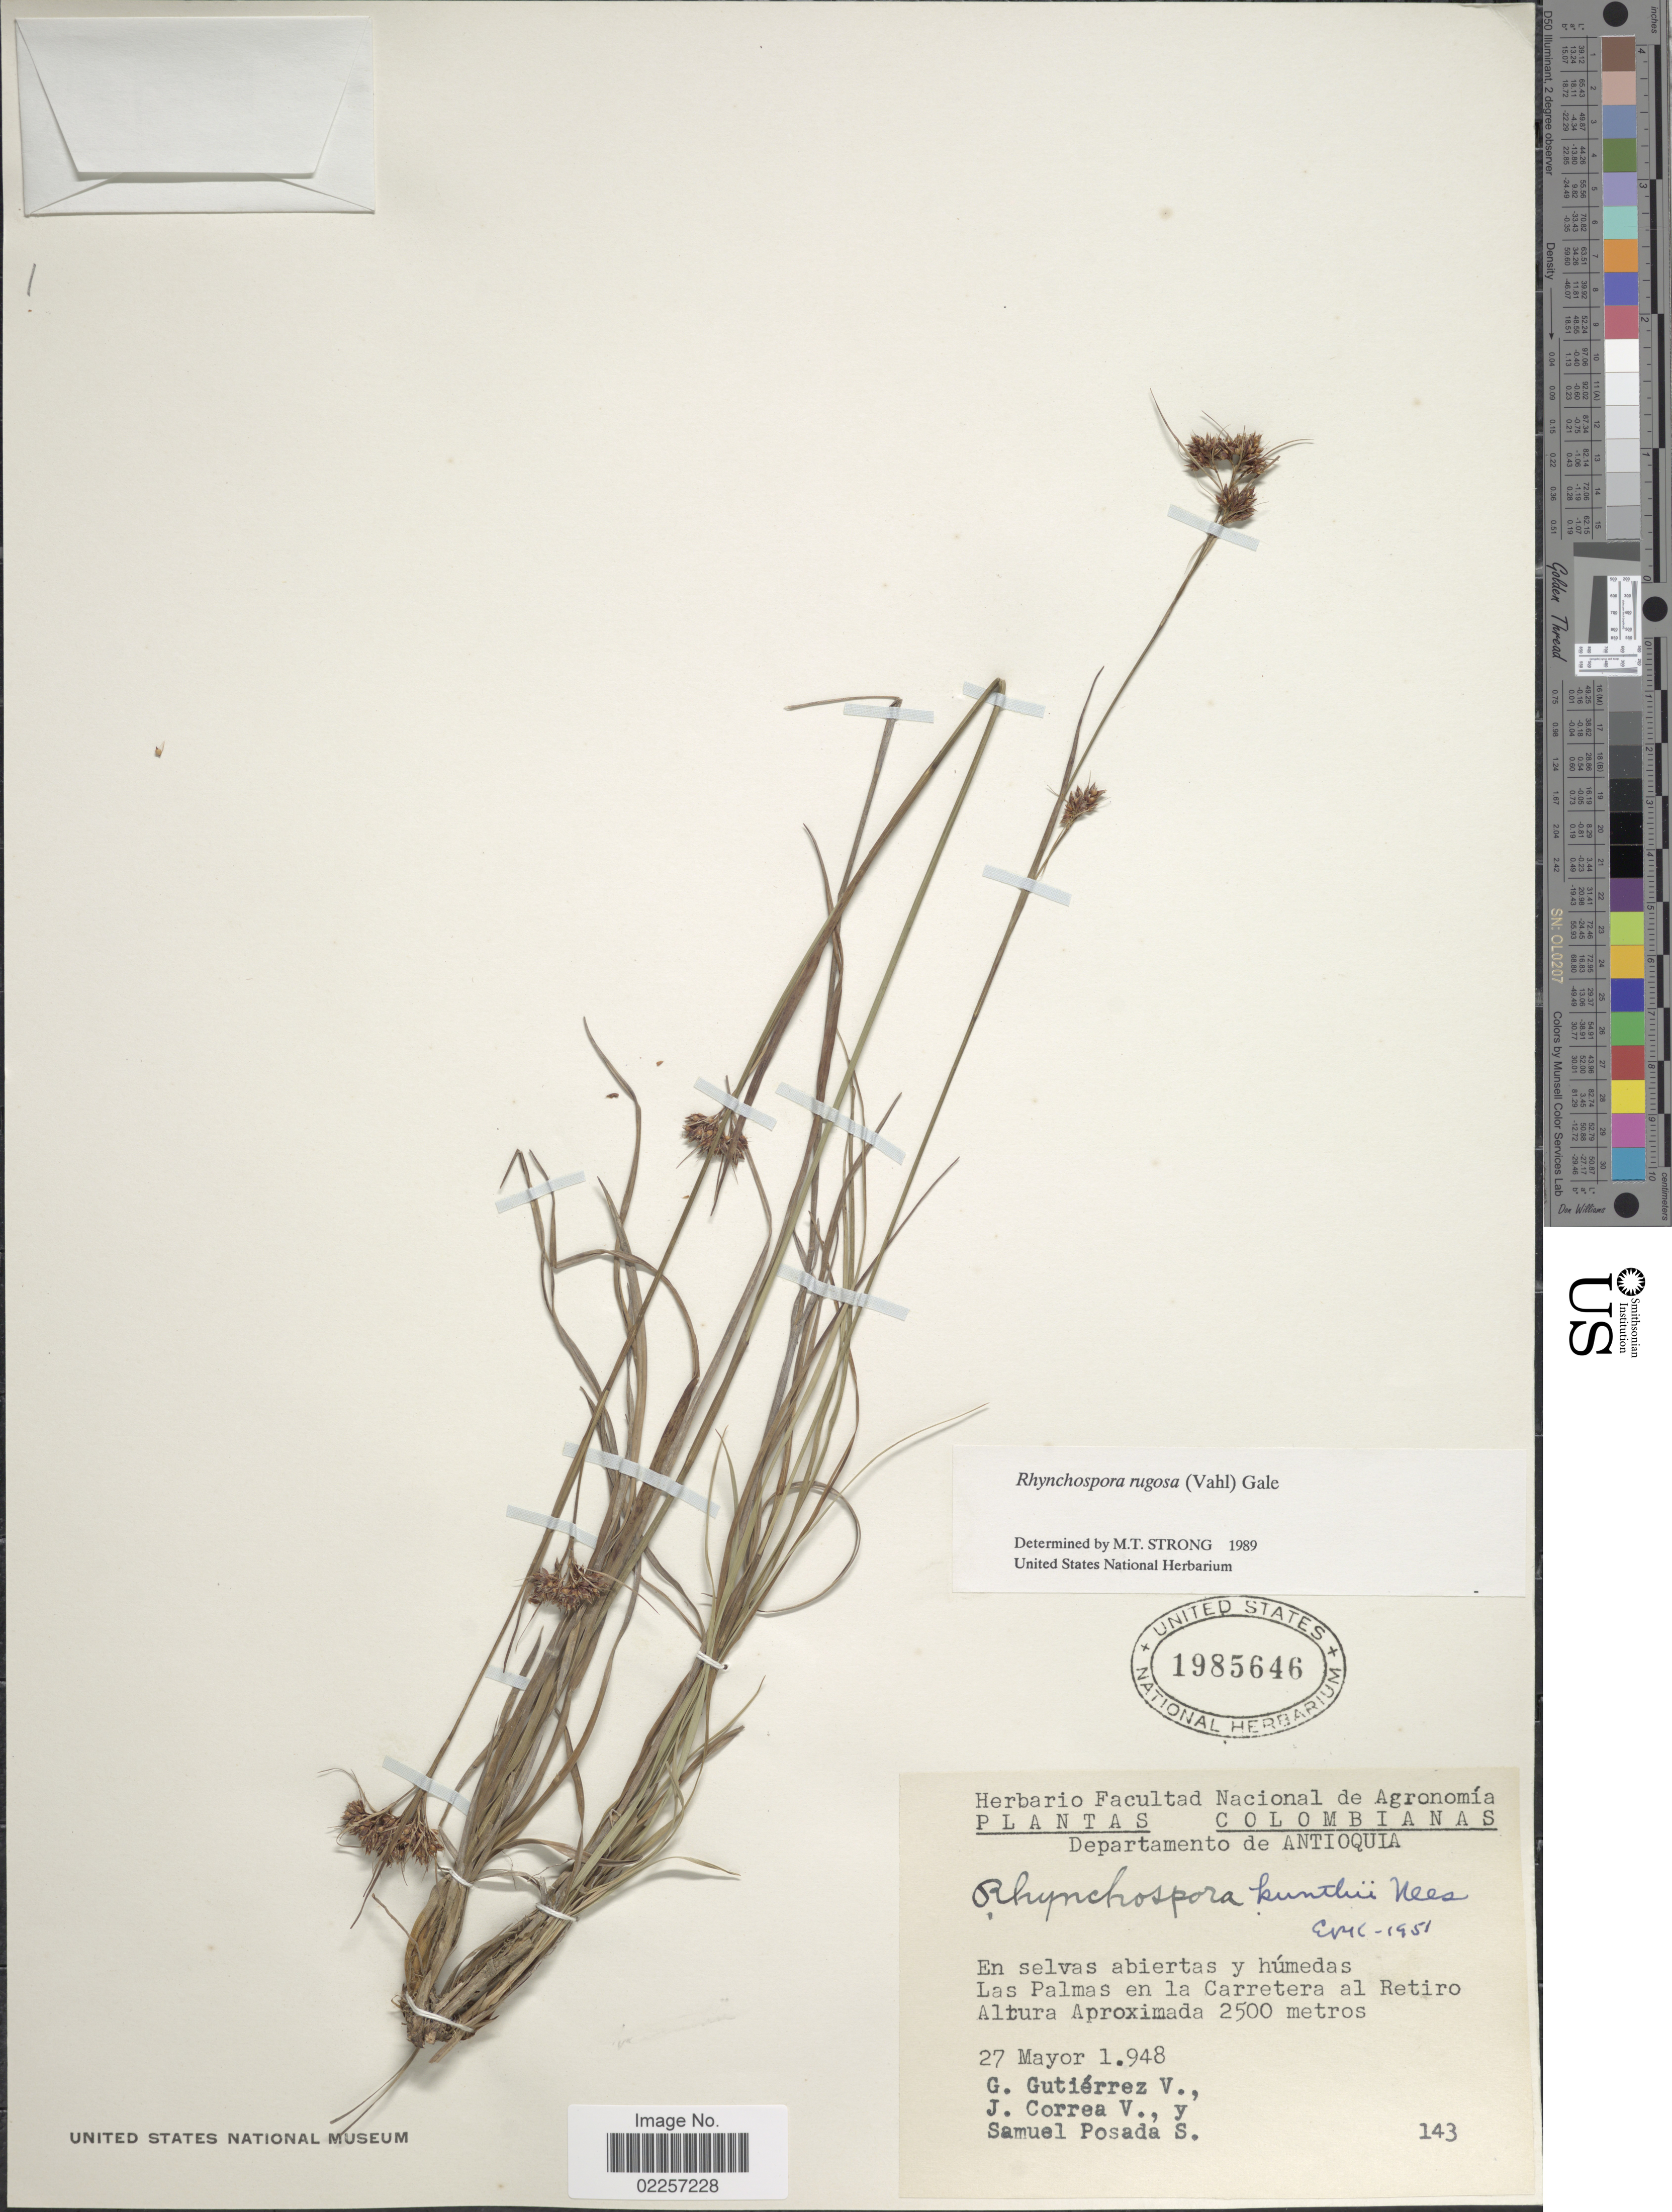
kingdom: Plantae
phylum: Tracheophyta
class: Liliopsida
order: Poales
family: Cyperaceae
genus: Rhynchospora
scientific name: Rhynchospora rugosa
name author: (Vahl) Gale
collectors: G. Gutiérrez V., J. Correa V. & S. Posada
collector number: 143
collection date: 1948-05-27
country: Colombia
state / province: Antioquia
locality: En selvas abiertas y humedas, Las Palmas en la Carretera al Retiro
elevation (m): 2500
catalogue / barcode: US 1985646